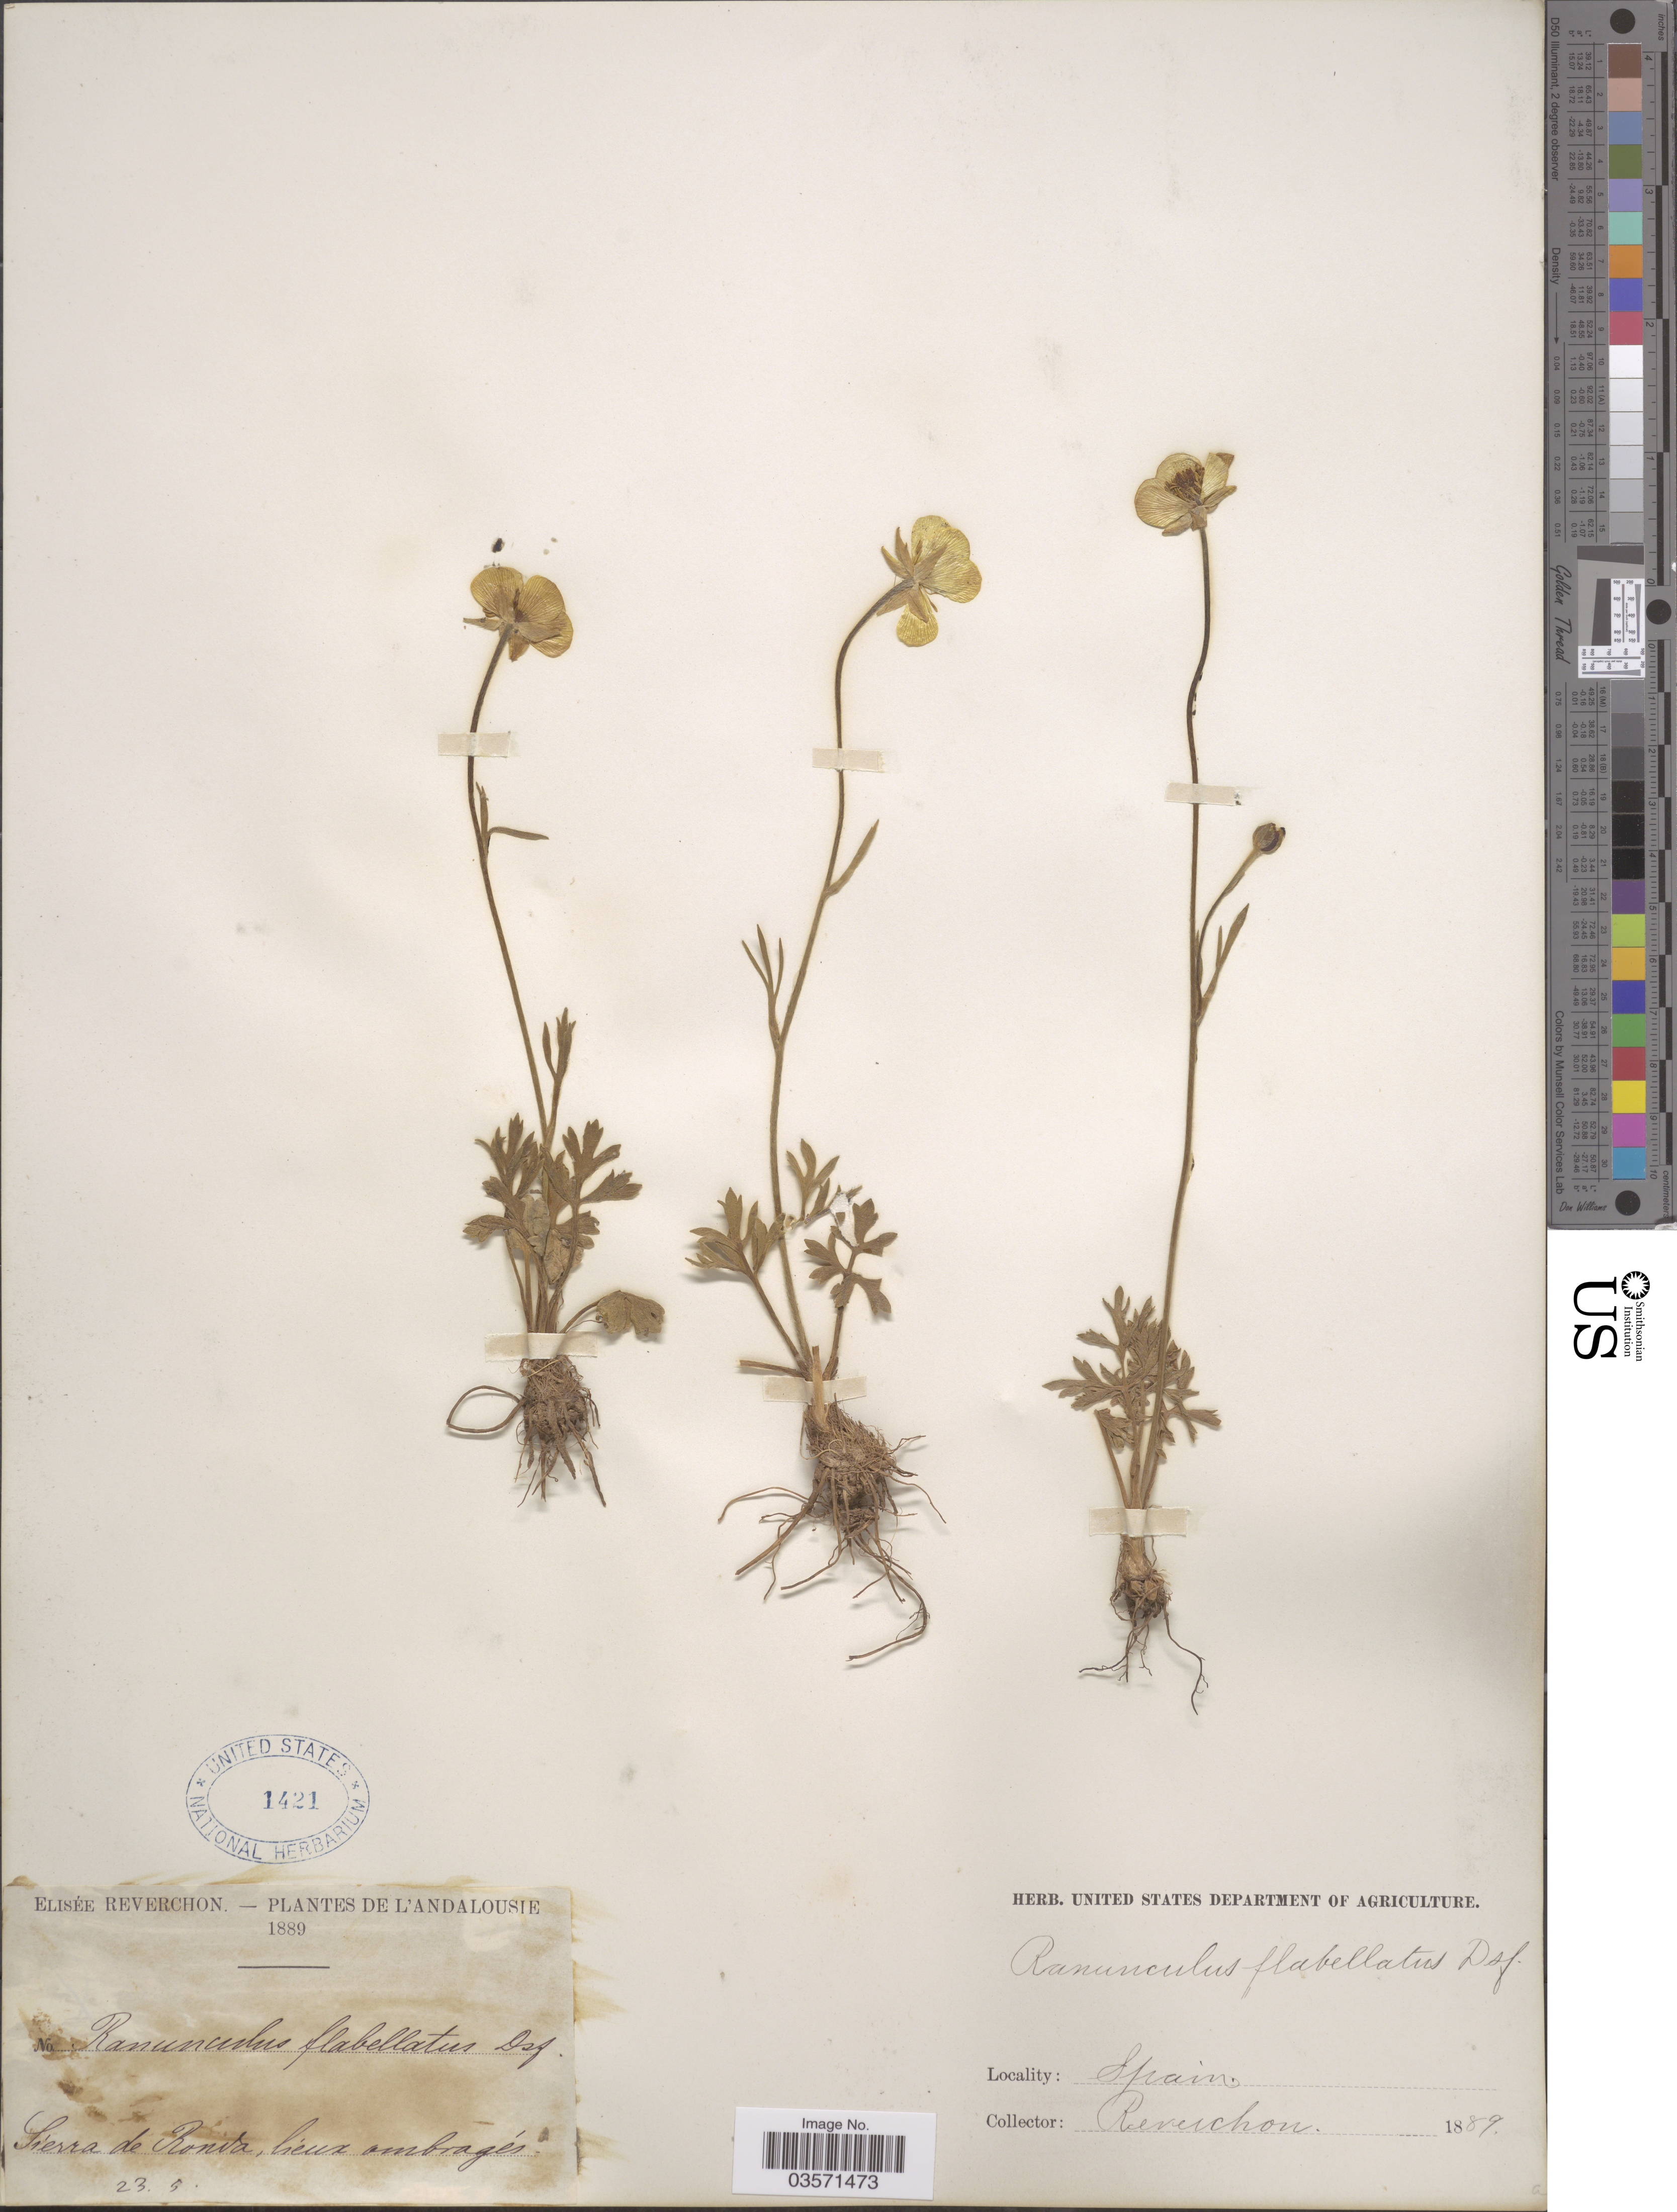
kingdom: Plantae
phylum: Tracheophyta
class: Magnoliopsida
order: Ranunculales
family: Ranunculaceae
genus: Ranunculus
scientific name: Ranunculus flabellaris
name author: Raf.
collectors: E. Reverchon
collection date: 1889-05-23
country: Spain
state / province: Andalucía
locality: Andalousie. Sierra de Ronda.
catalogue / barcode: US 1421